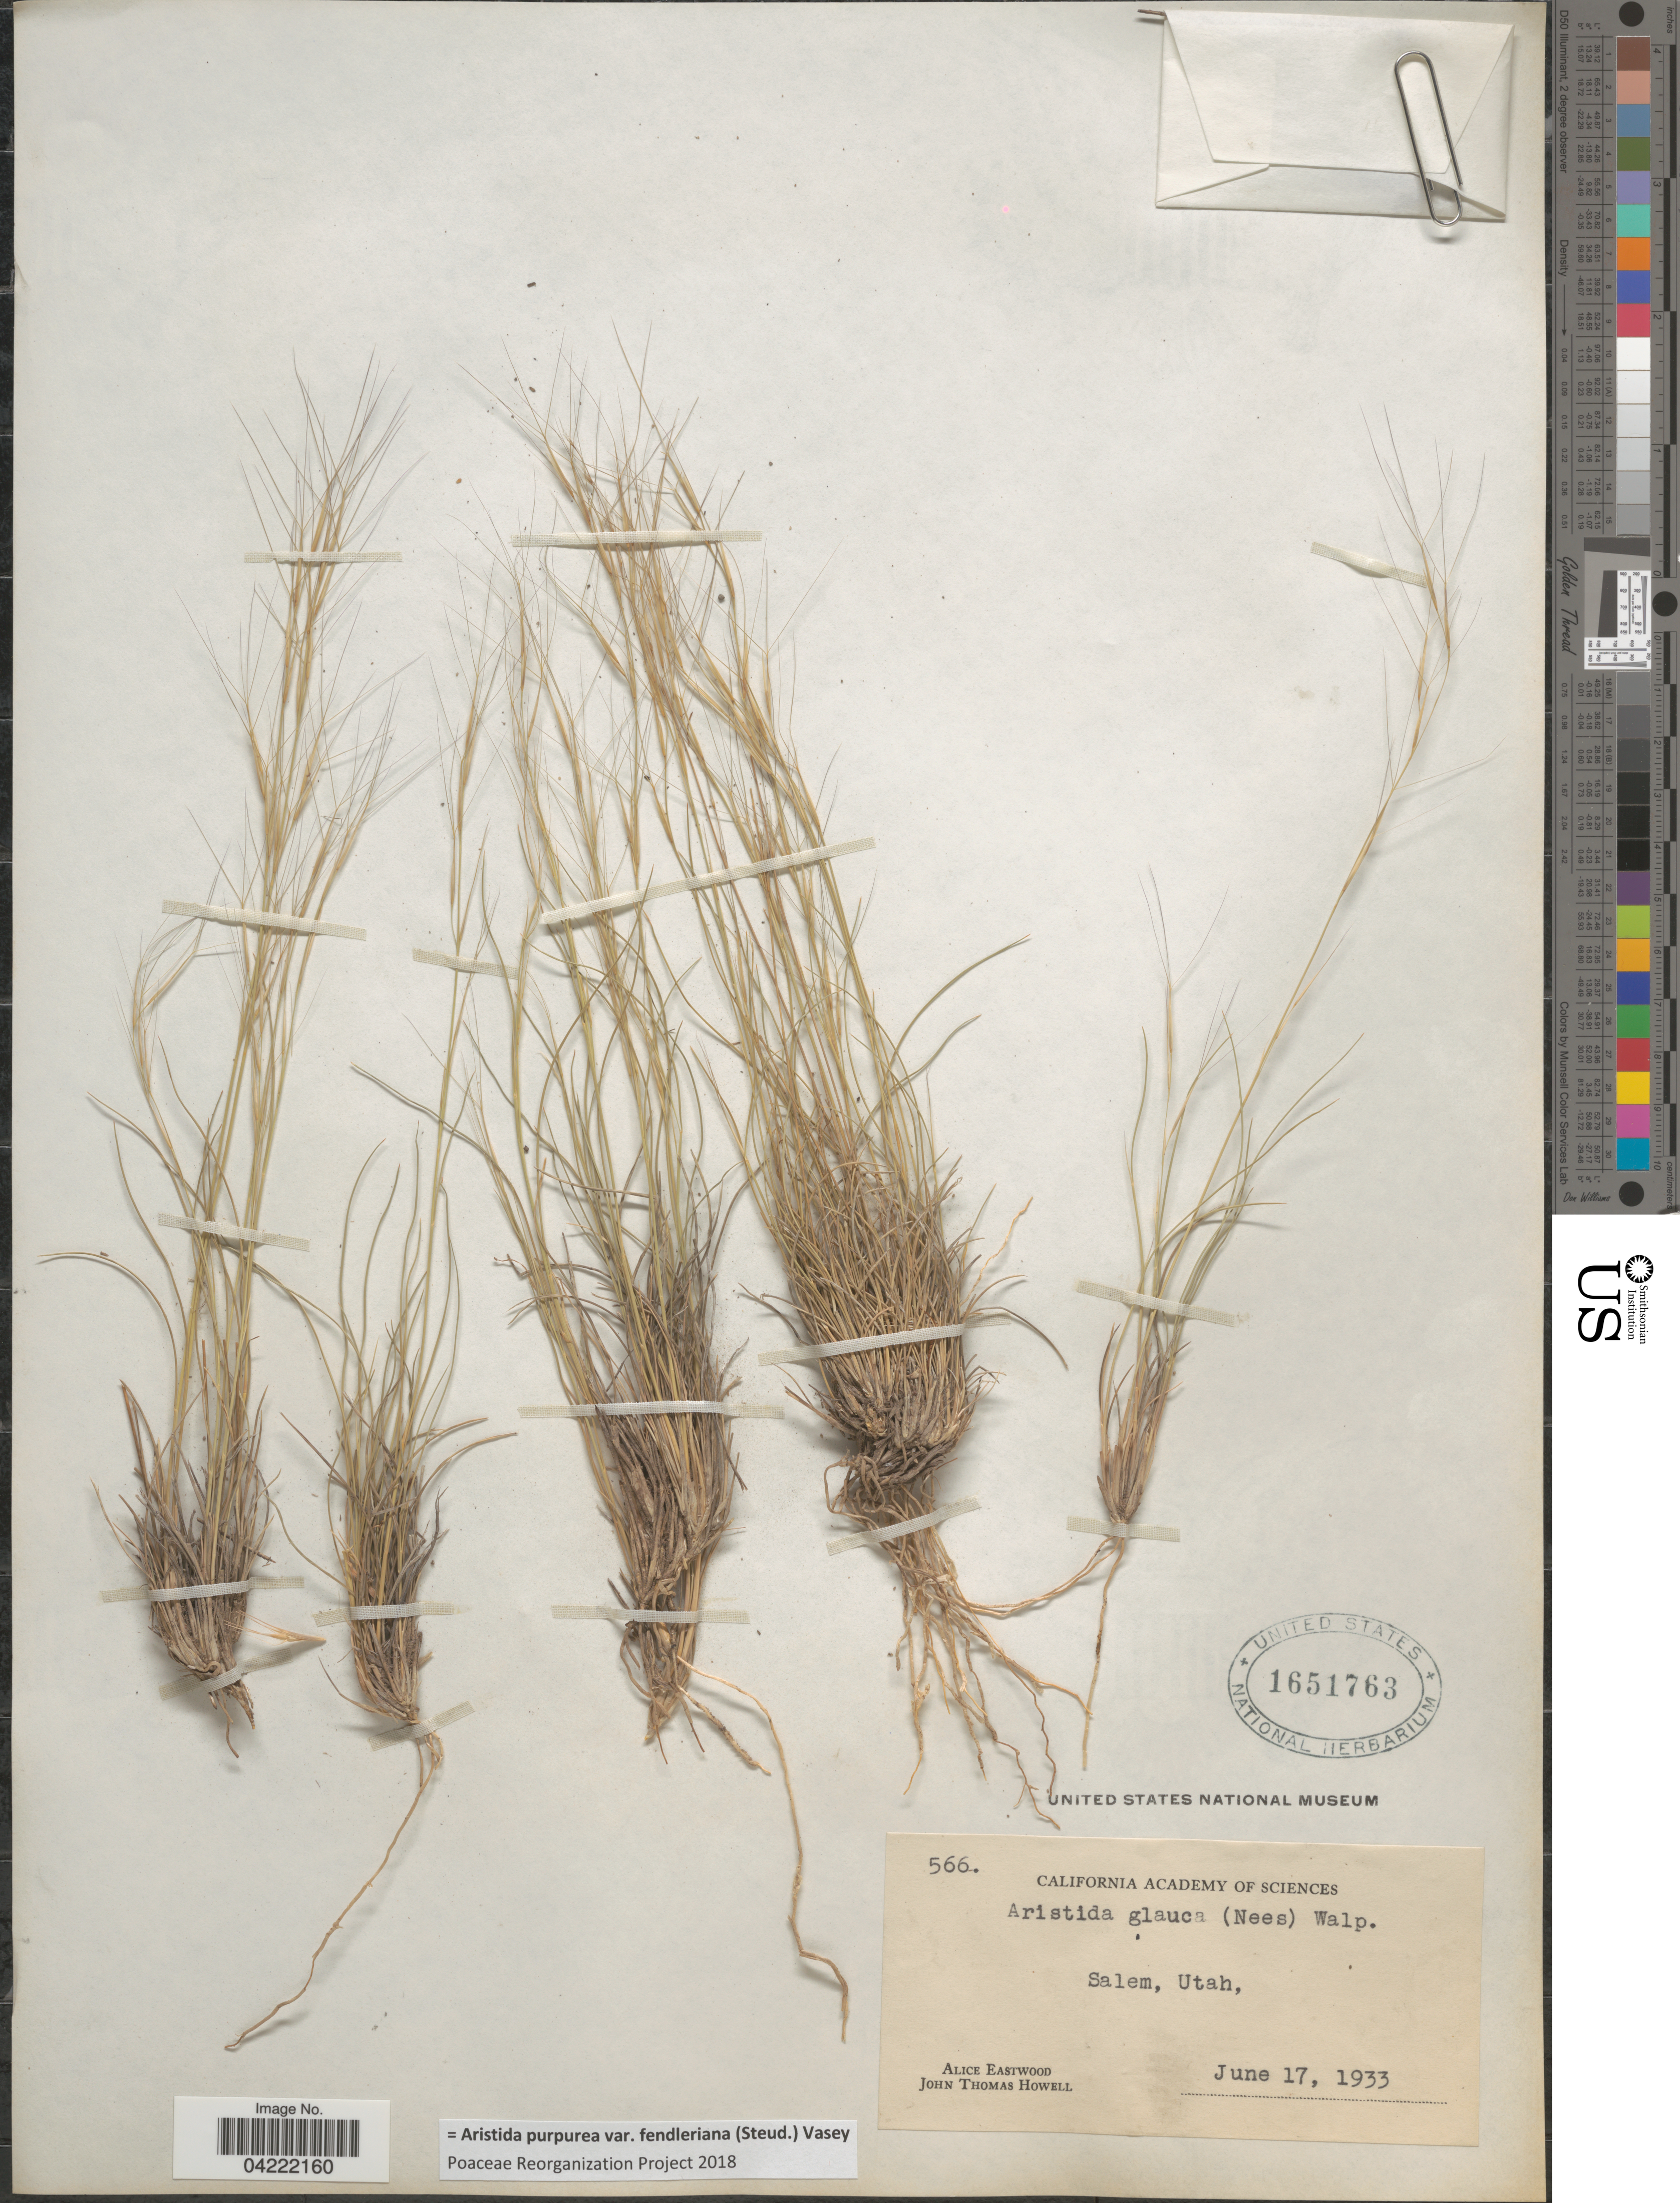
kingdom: Plantae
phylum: Tracheophyta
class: Liliopsida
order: Poales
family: Poaceae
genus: Aristida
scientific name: Aristida purpurea var. fendleriana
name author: (Steud.) Vasey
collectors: A. Eastwood & J. T. Howell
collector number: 566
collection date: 1933-06-17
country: United States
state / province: Utah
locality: Salem.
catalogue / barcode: US 1651763